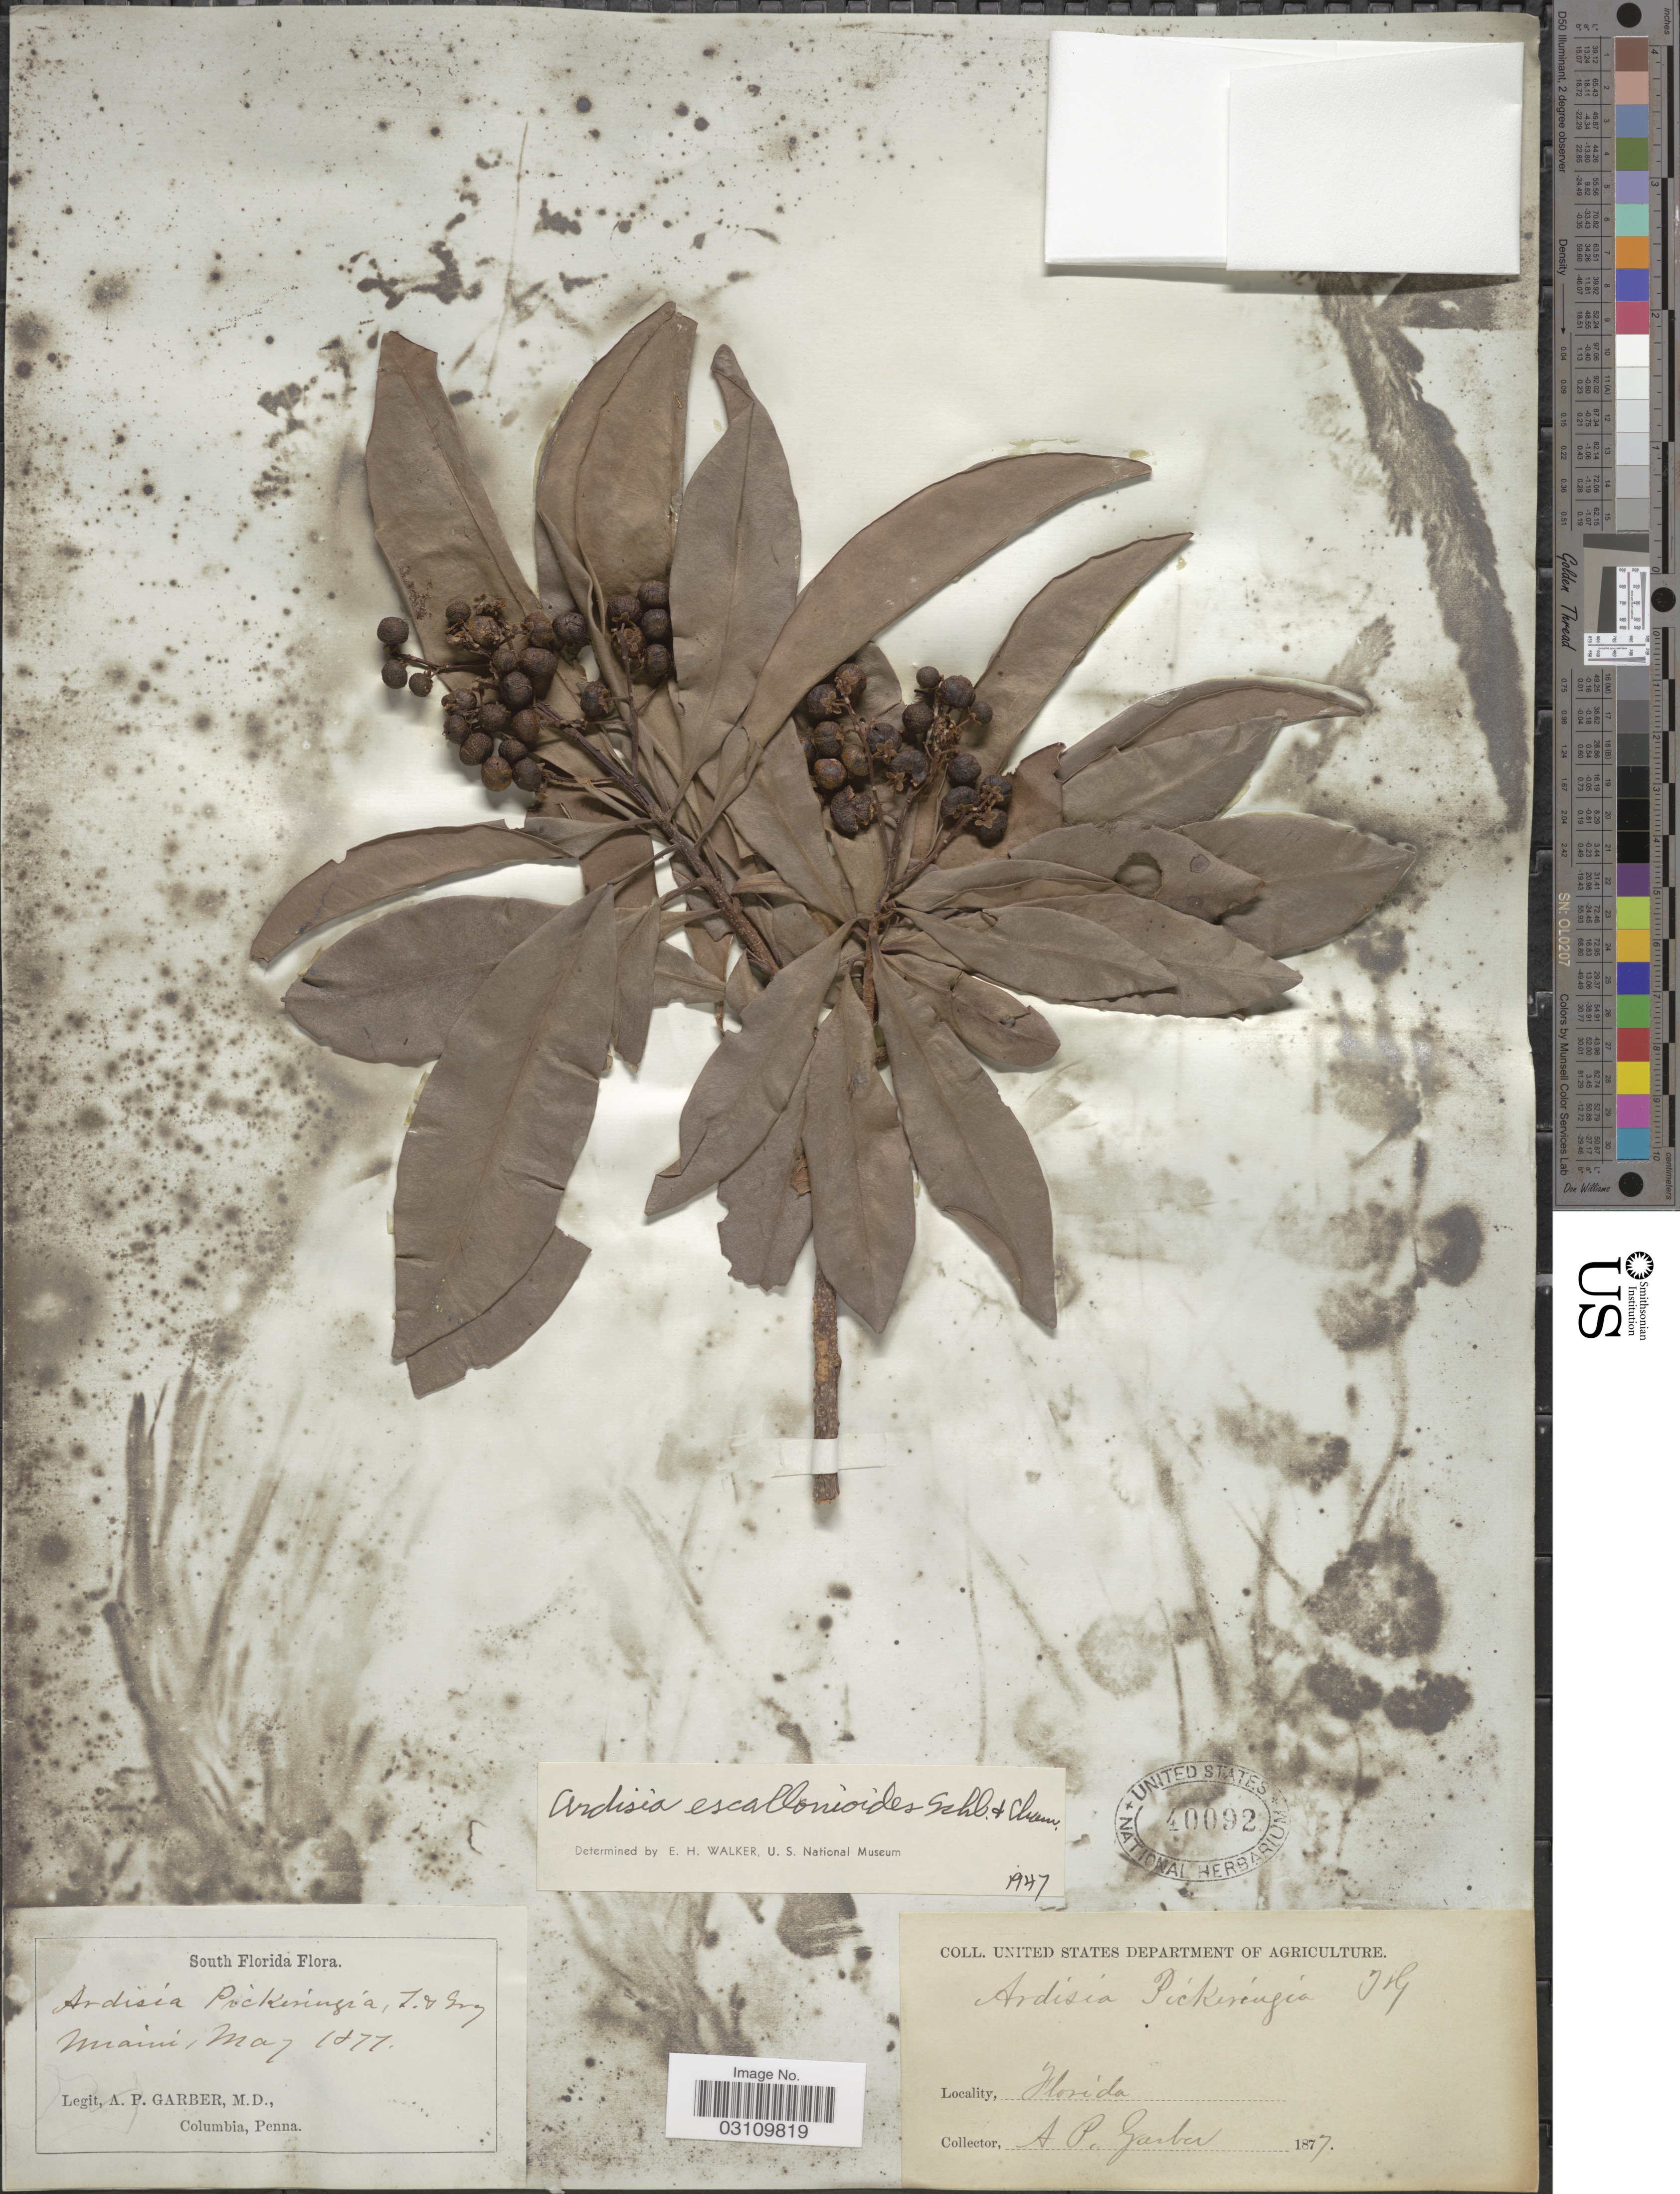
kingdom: Plantae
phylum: Tracheophyta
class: Magnoliopsida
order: Ericales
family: Primulaceae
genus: Ardisia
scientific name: Ardisia escallonioides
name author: Schltdl. & Cham.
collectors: A. P. Garber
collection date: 1877-05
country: United States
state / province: Florida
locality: South Florida, Miami.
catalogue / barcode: US 40092